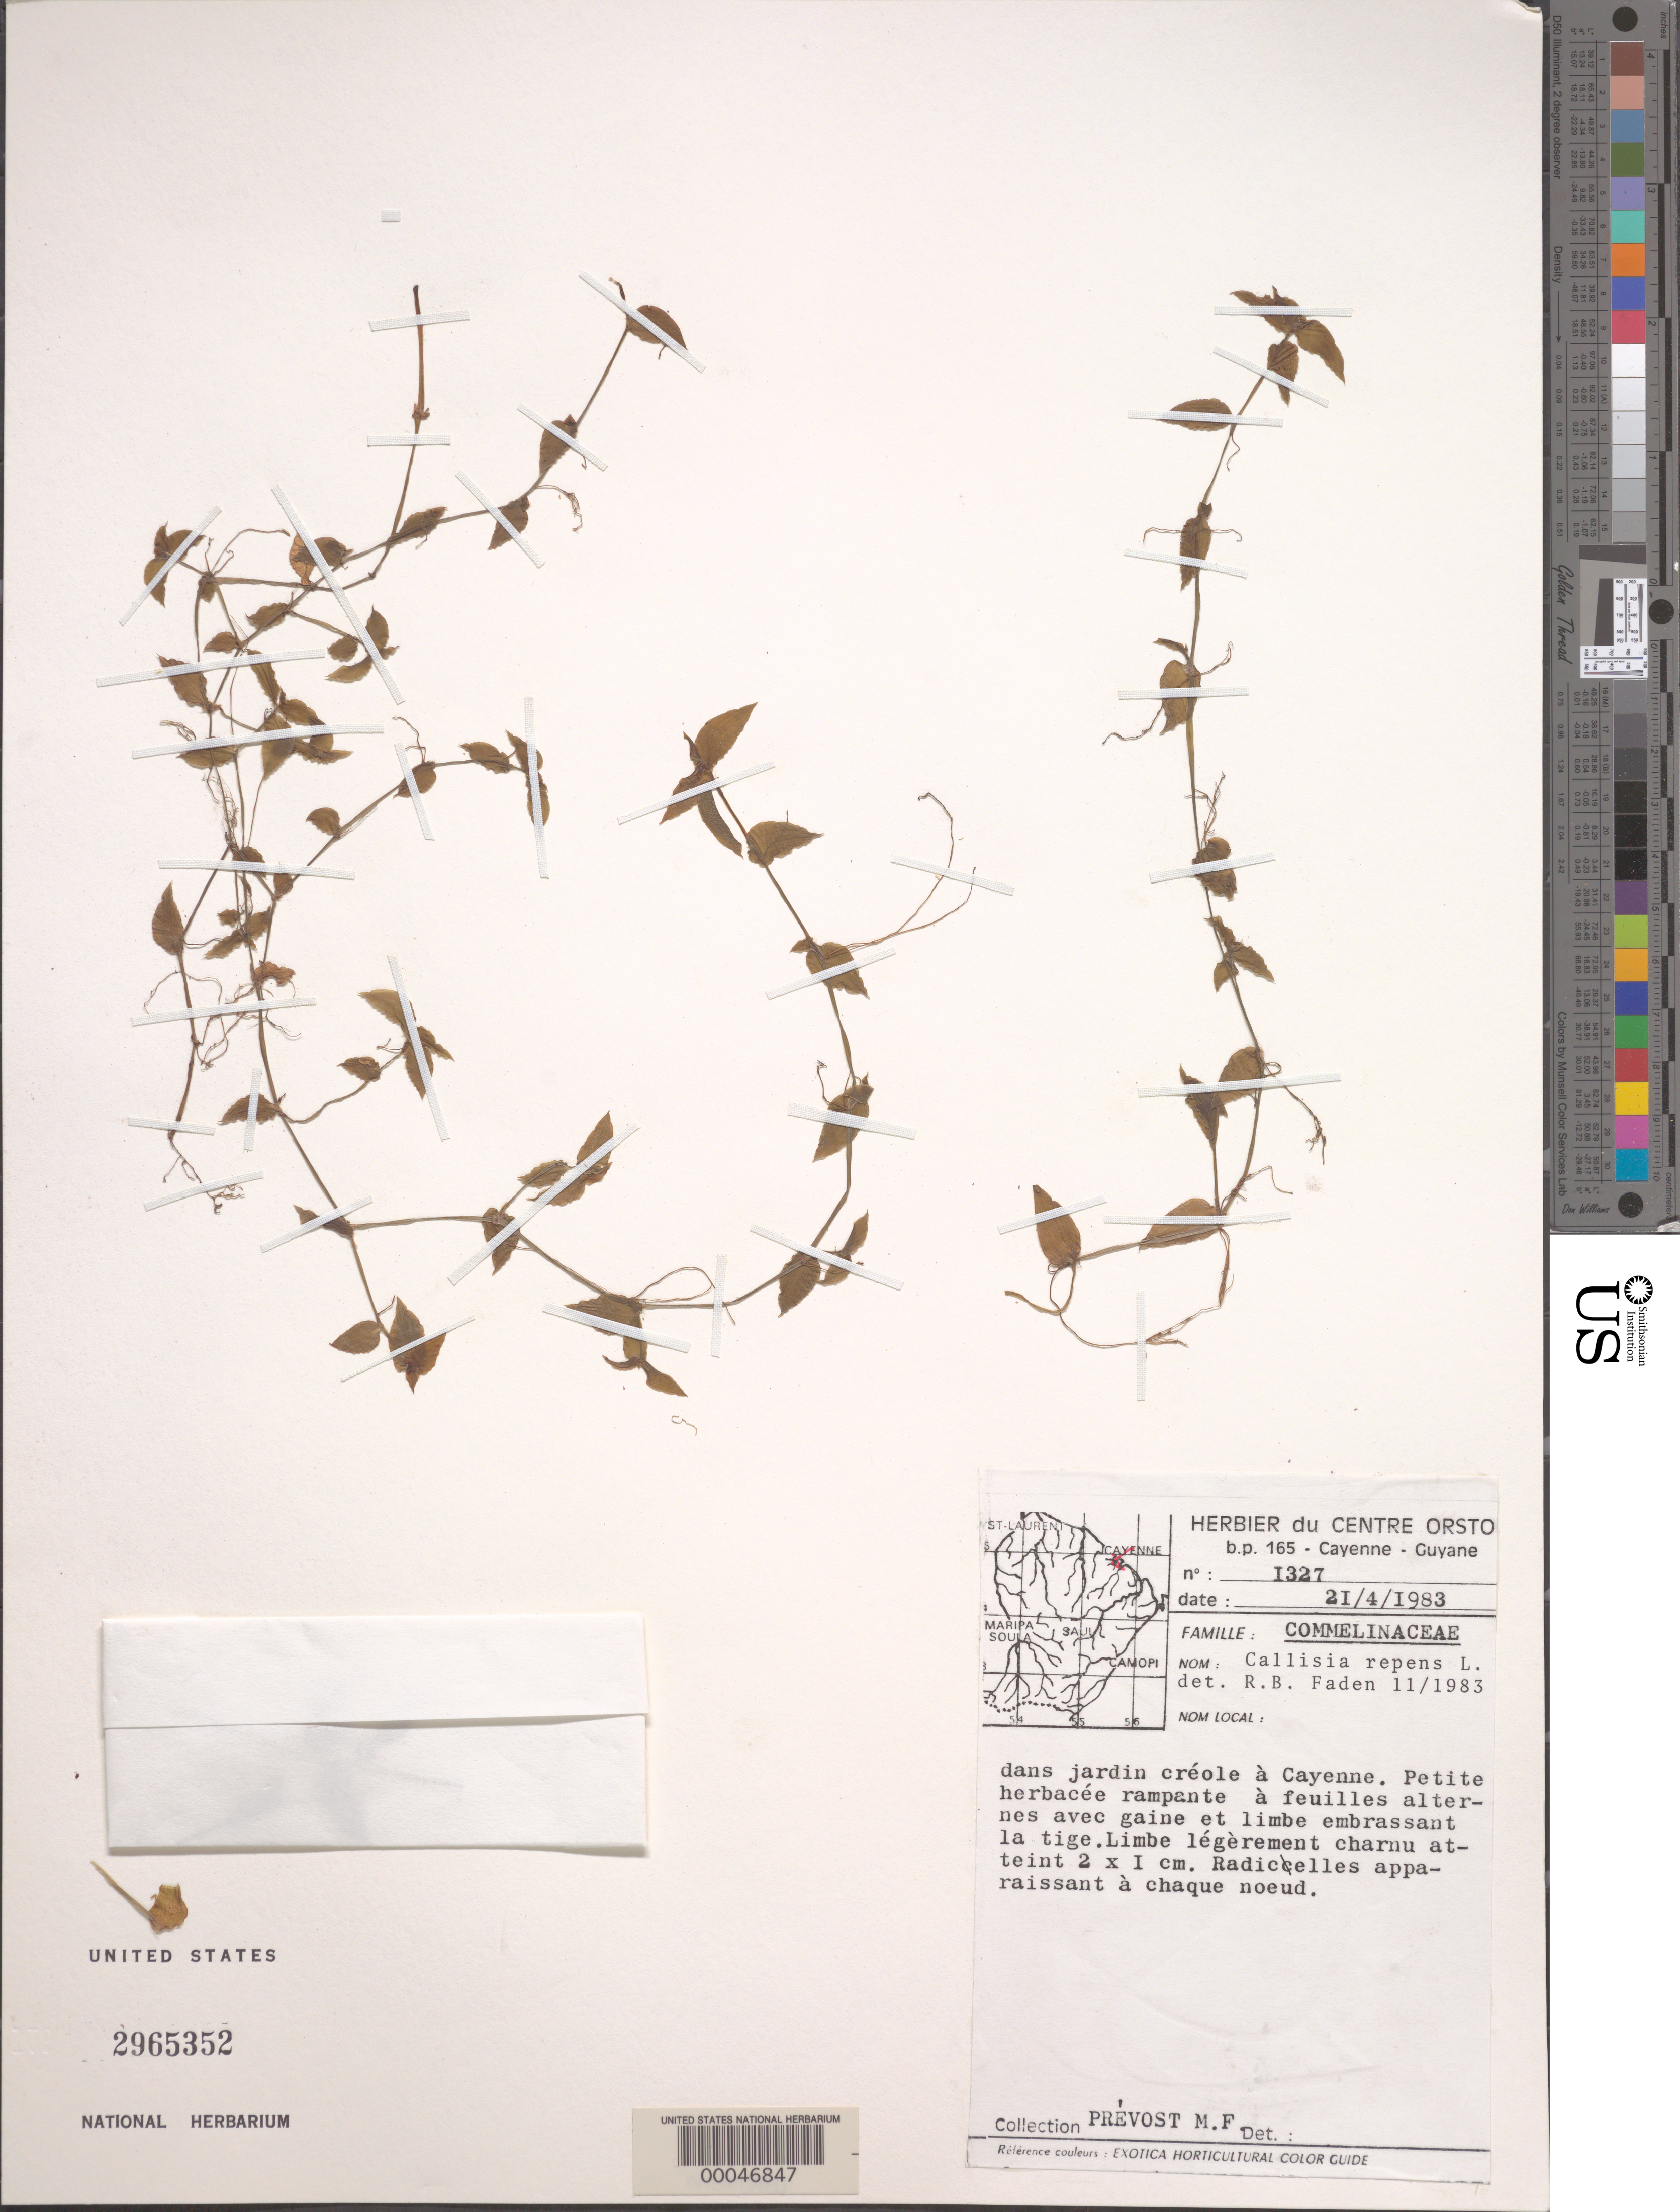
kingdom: Plantae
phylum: Tracheophyta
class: Liliopsida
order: Commelinales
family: Commelinaceae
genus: Callisia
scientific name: Callisia repens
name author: (Jacq.) L.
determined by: Faden, Robert B., (US), Smithsonian Institution - National Museum of Natural History (UNITED STATES)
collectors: M.-F. Prévost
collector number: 1327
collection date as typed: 21 Apr 1983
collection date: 1983-04-21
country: French Guiana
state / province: Cayenne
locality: Cayenne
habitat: Garden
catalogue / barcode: US 2965352